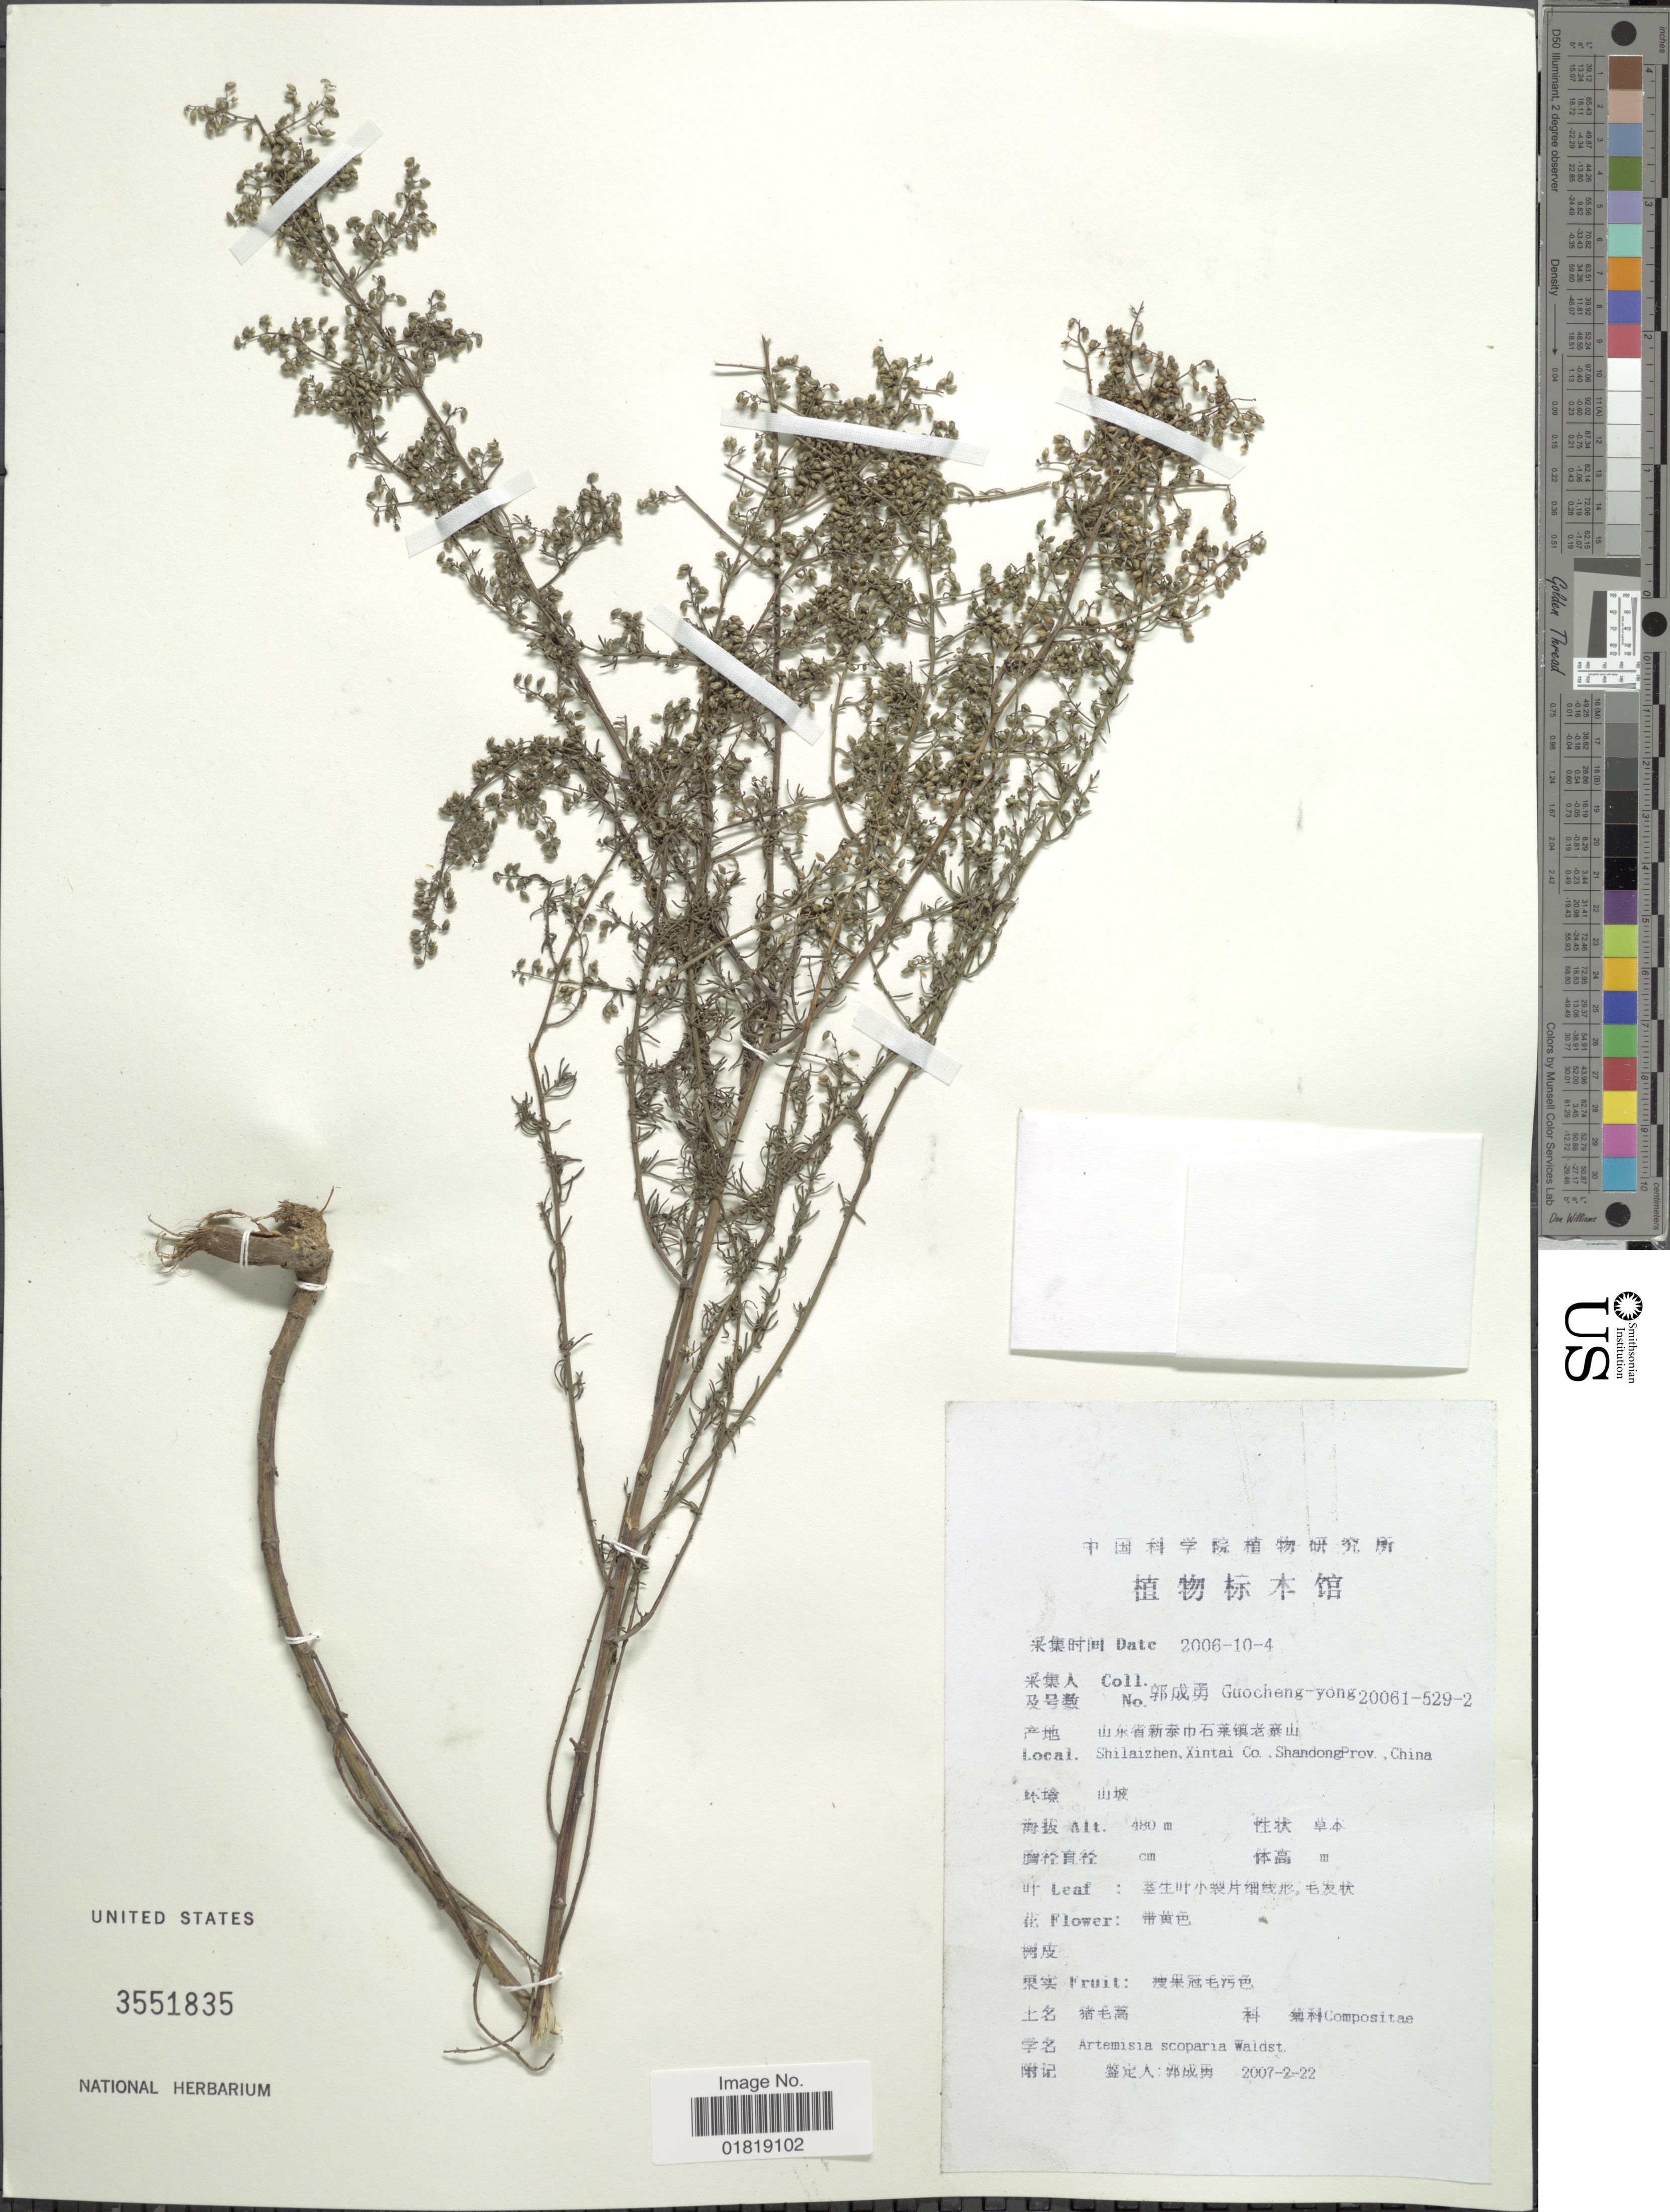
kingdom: Plantae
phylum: Tracheophyta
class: Magnoliopsida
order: Asterales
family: Asteraceae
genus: Artemisia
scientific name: Artemisia scoparia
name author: Waldst. & Kit.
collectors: Guo cheng-yong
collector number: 20061-529-2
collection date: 2006-10-04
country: China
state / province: Shandong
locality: Shilaizhen, Xintai Co., Shandong Prov.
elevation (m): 480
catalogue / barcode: US 3551835